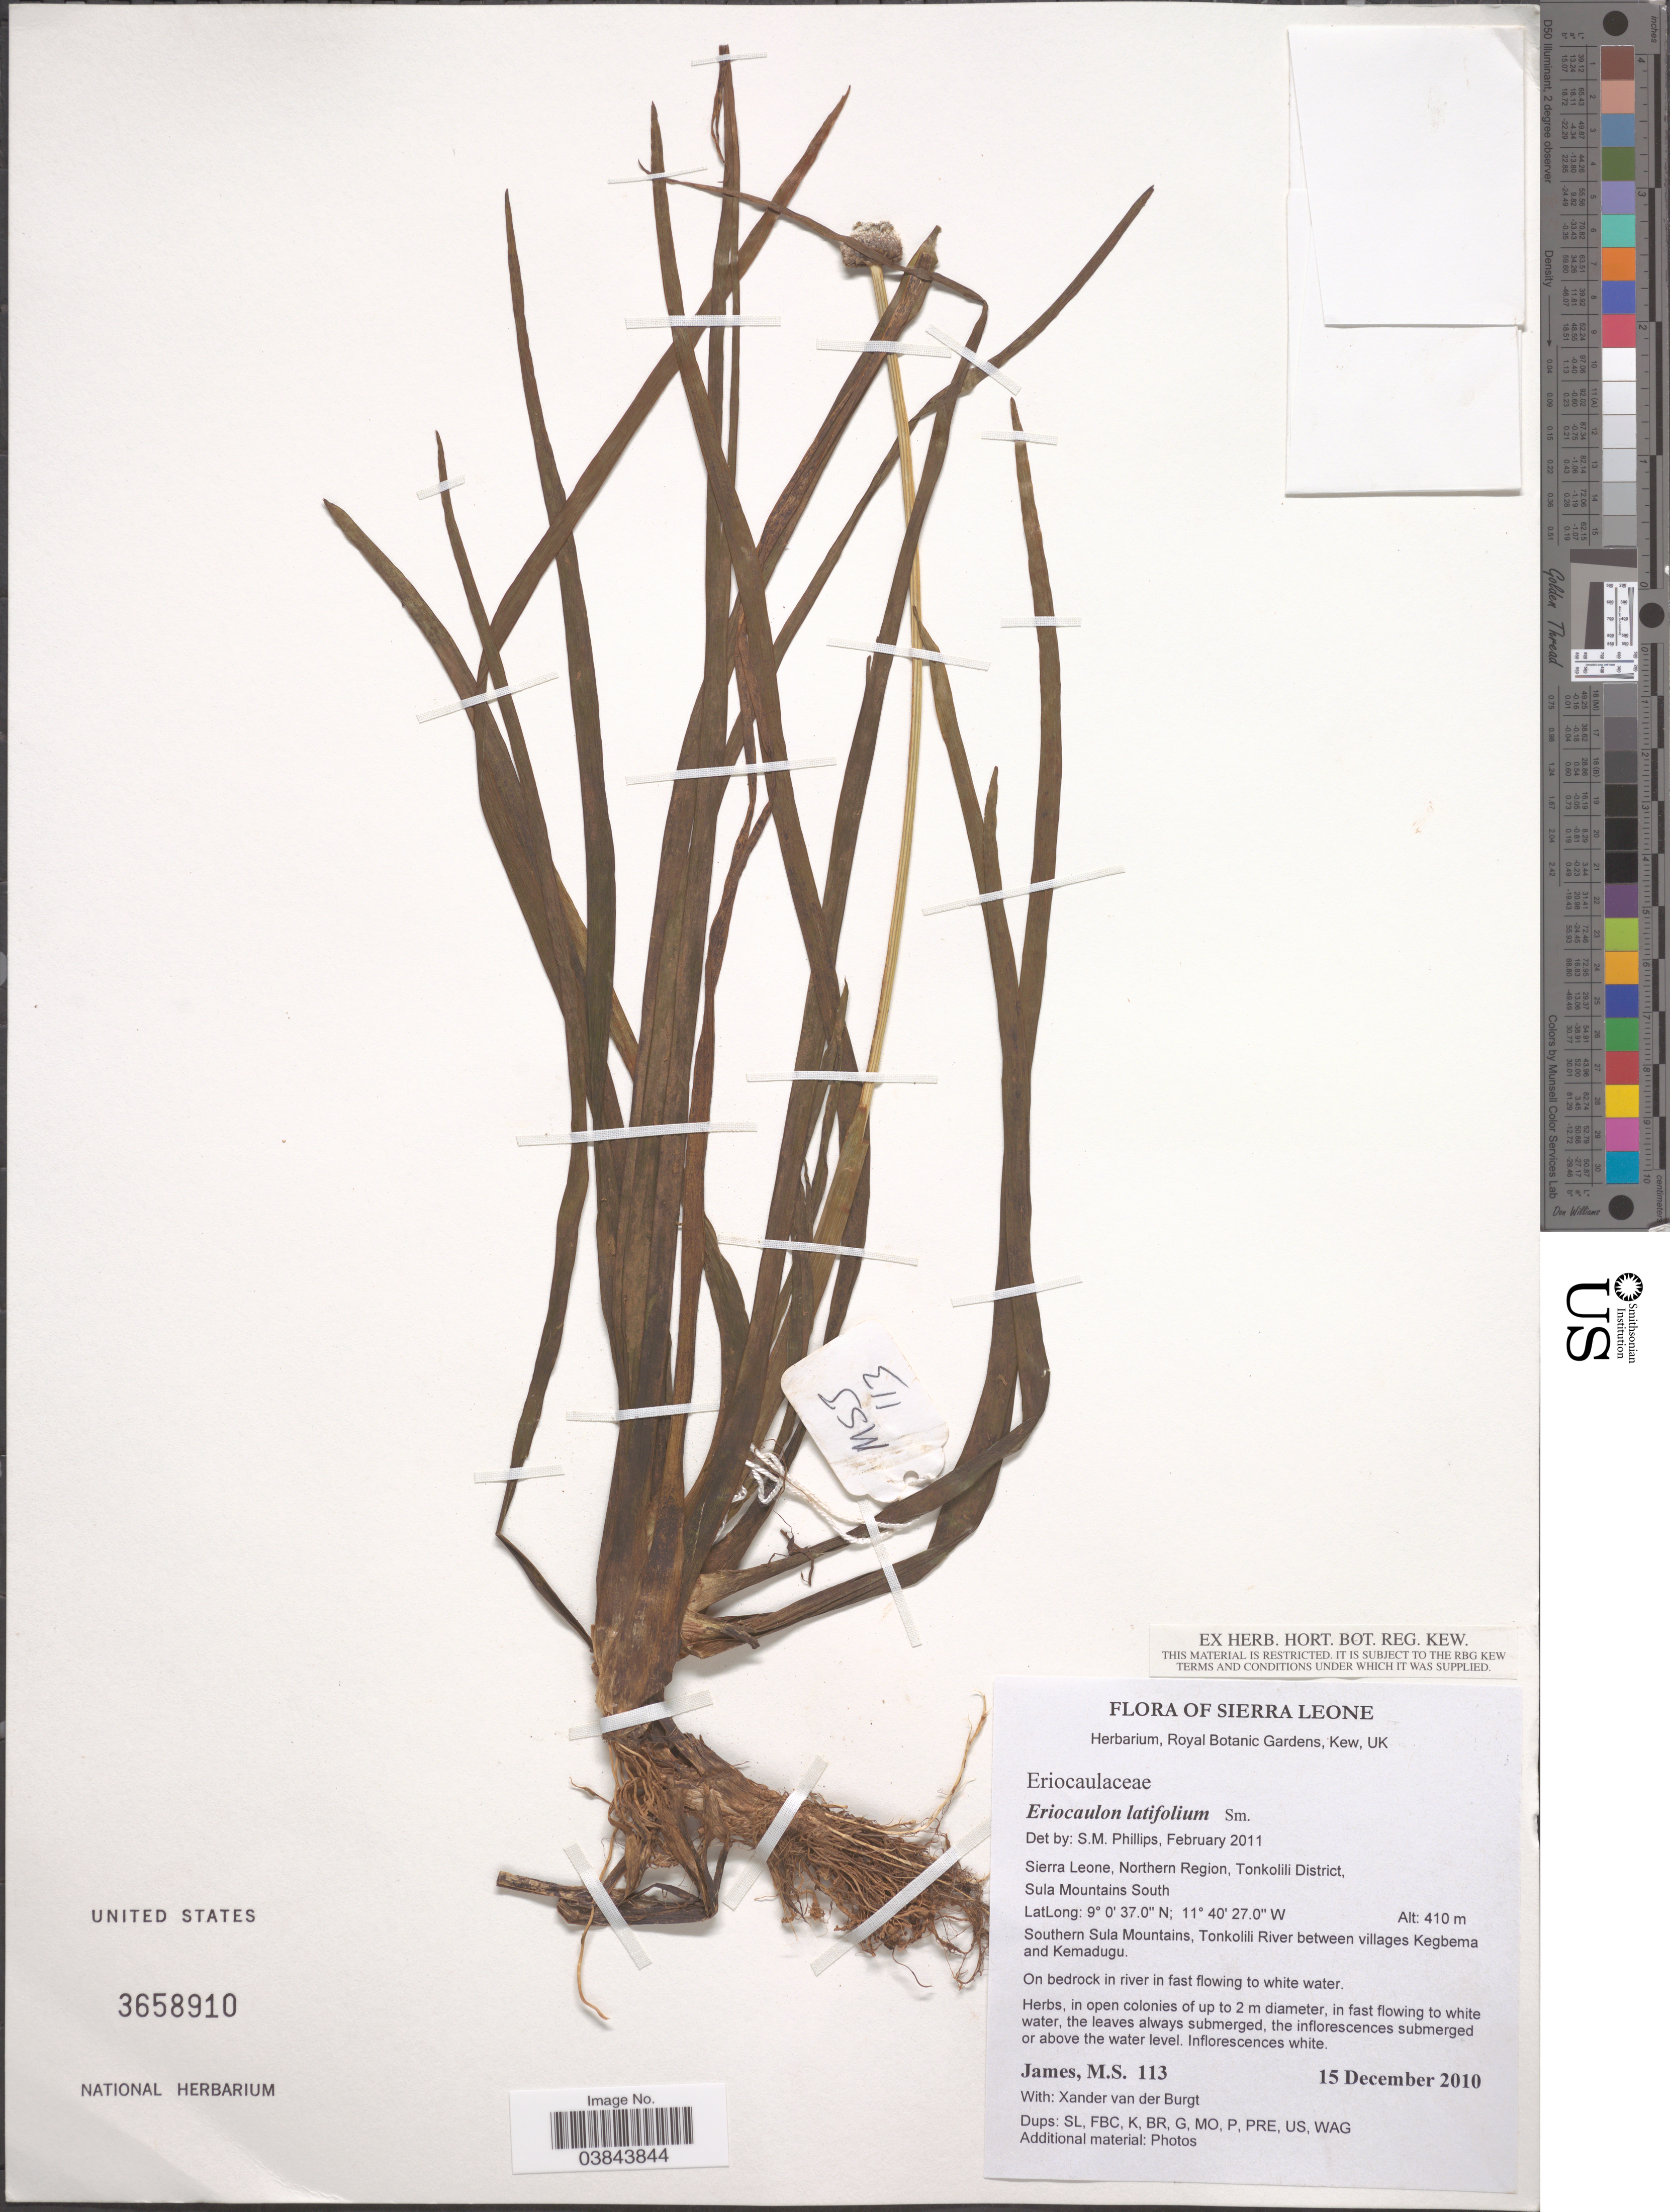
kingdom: Plantae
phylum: Tracheophyta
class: Liliopsida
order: Poales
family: Eriocaulaceae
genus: Eriocaulon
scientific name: Eriocaulon latifolium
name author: Sm.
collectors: M. James & X. M. van der Burgt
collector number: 113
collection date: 2010-12-15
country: Sierra Leone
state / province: Northern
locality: Northern Region, Tonkolili District, Sula Mountains South. Southern Sula Mountains, Tonkolili River between villages Kegbema and Kemadugu.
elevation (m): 410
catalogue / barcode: US 3658910